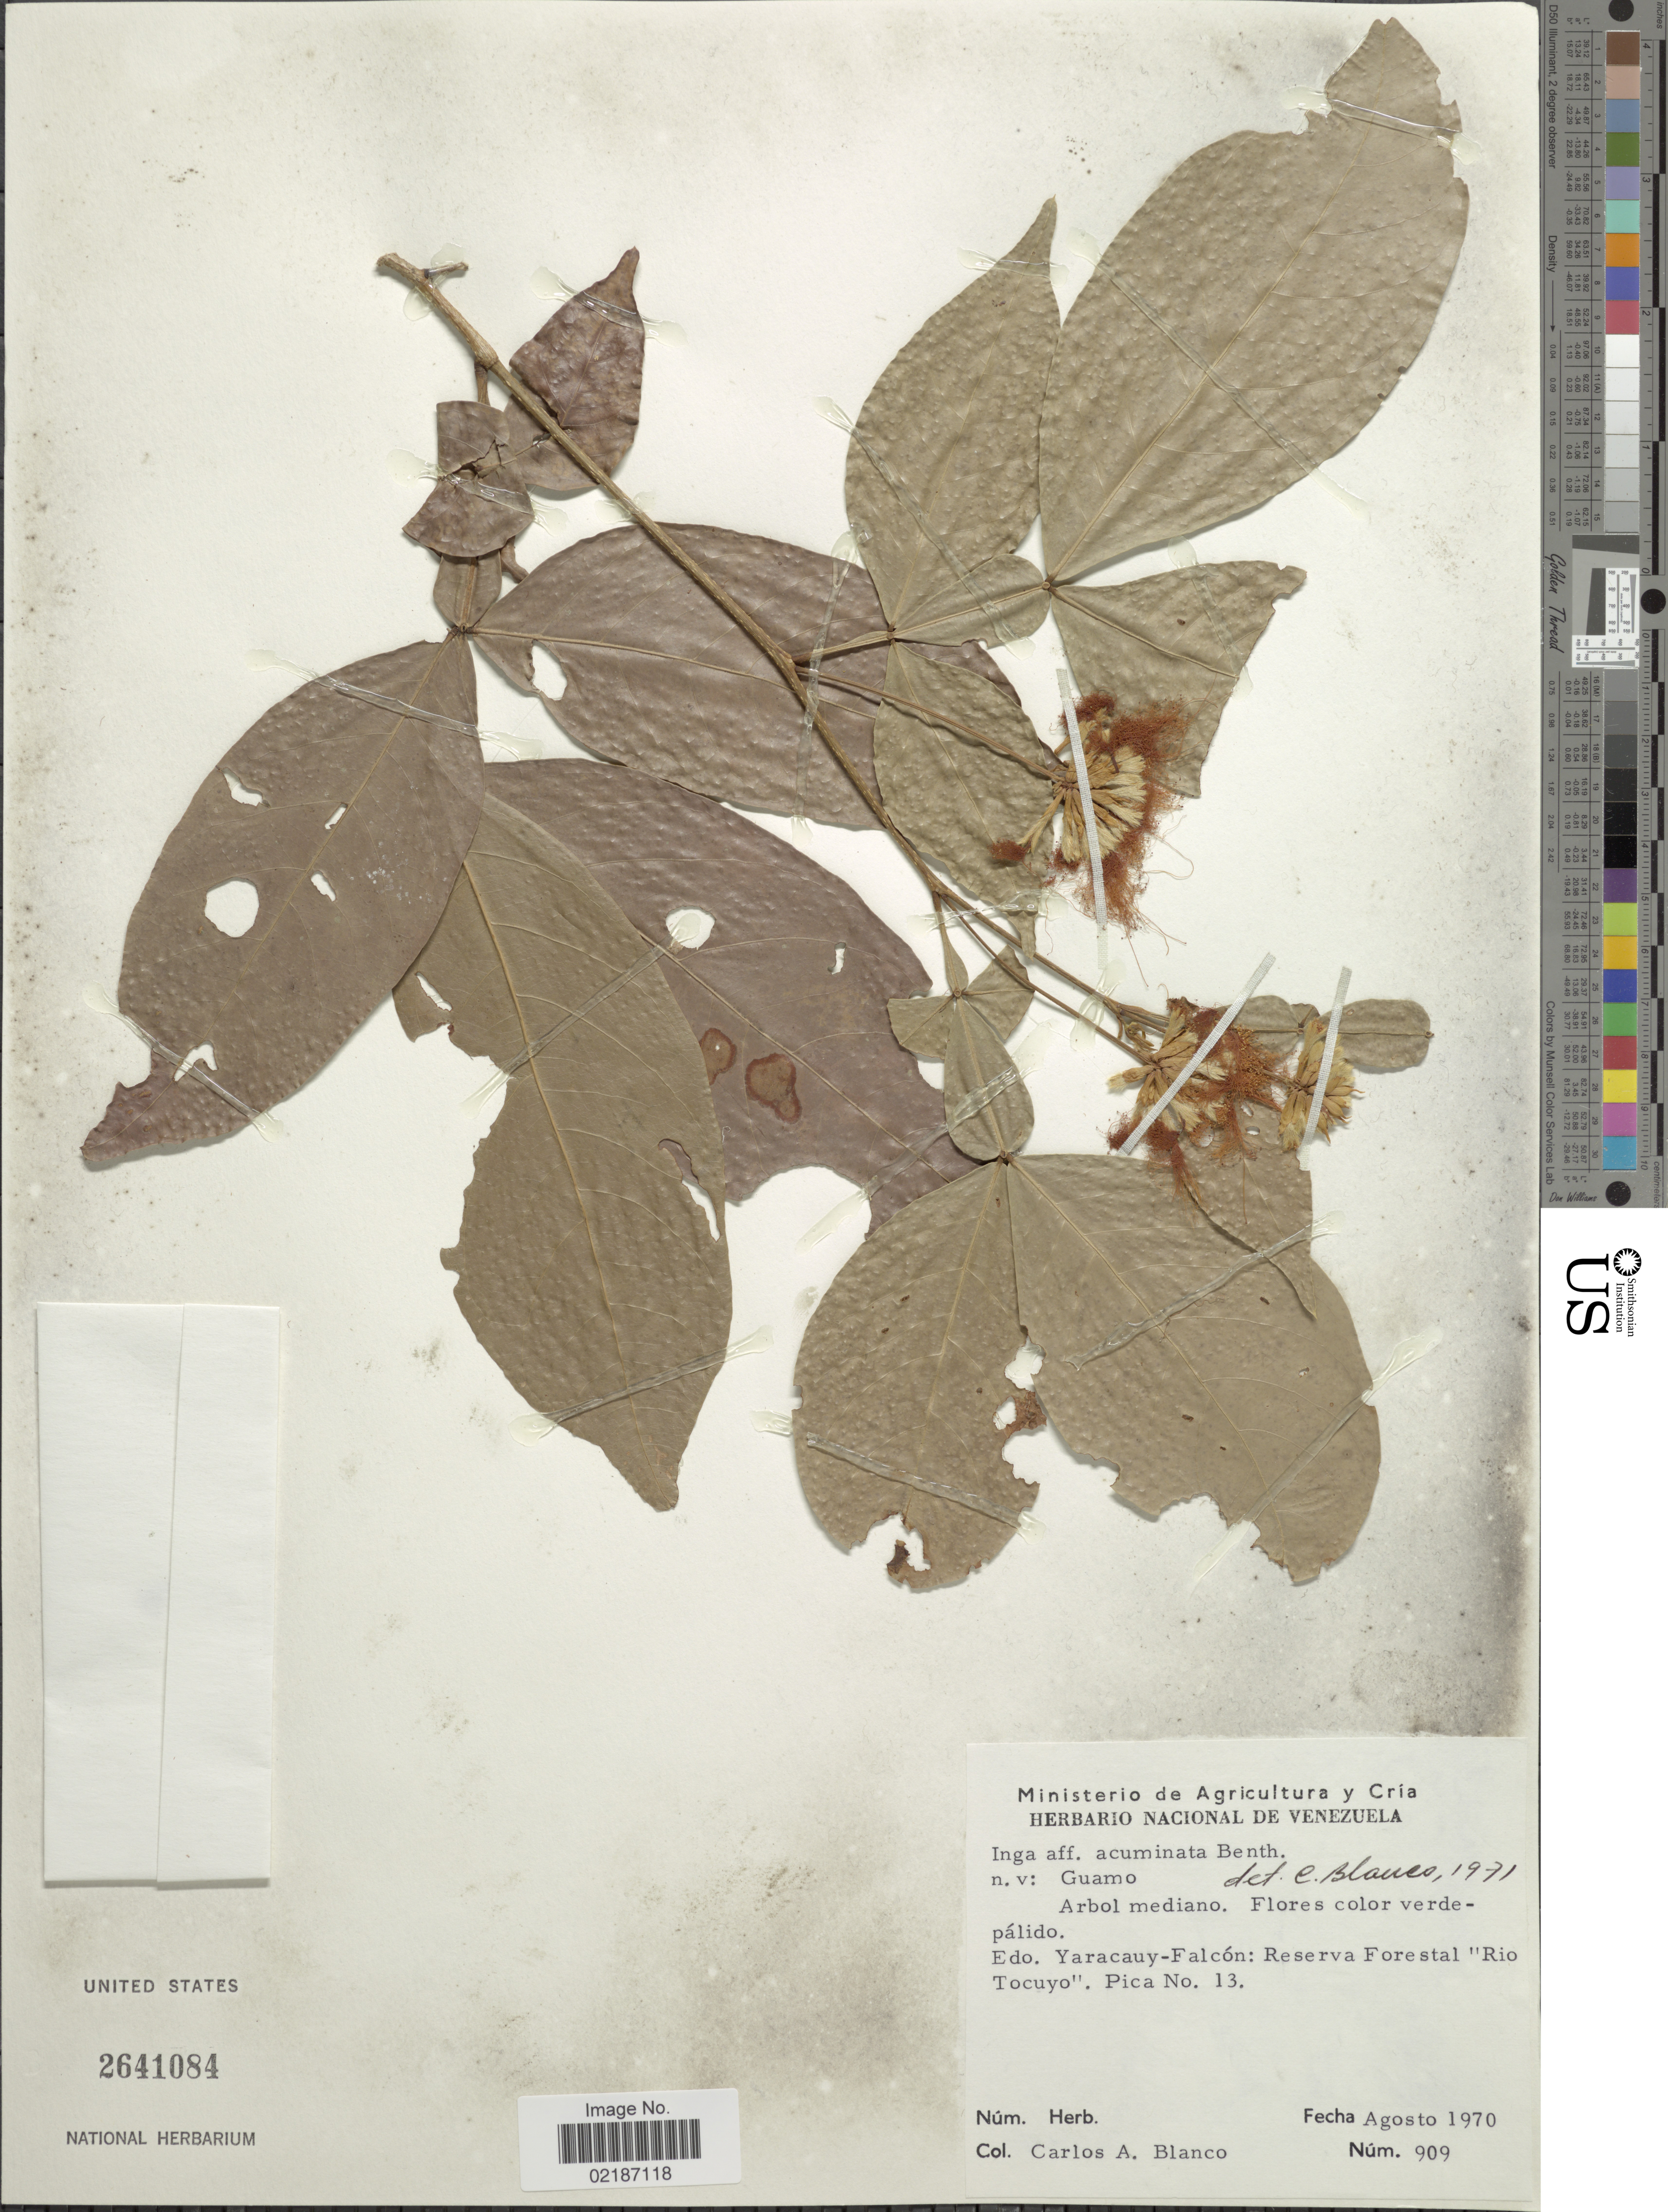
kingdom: Plantae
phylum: Tracheophyta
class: Magnoliopsida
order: Fabales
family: Fabaceae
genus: Inga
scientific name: Inga acuminata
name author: Benth.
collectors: C. A. Blanco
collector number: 909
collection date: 1970-08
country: Venezuela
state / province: Yaracuy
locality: Yaracauy-Falcón: Reserva Forestal "Rio Tocuyo", Pica no, 13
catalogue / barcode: US 2641084